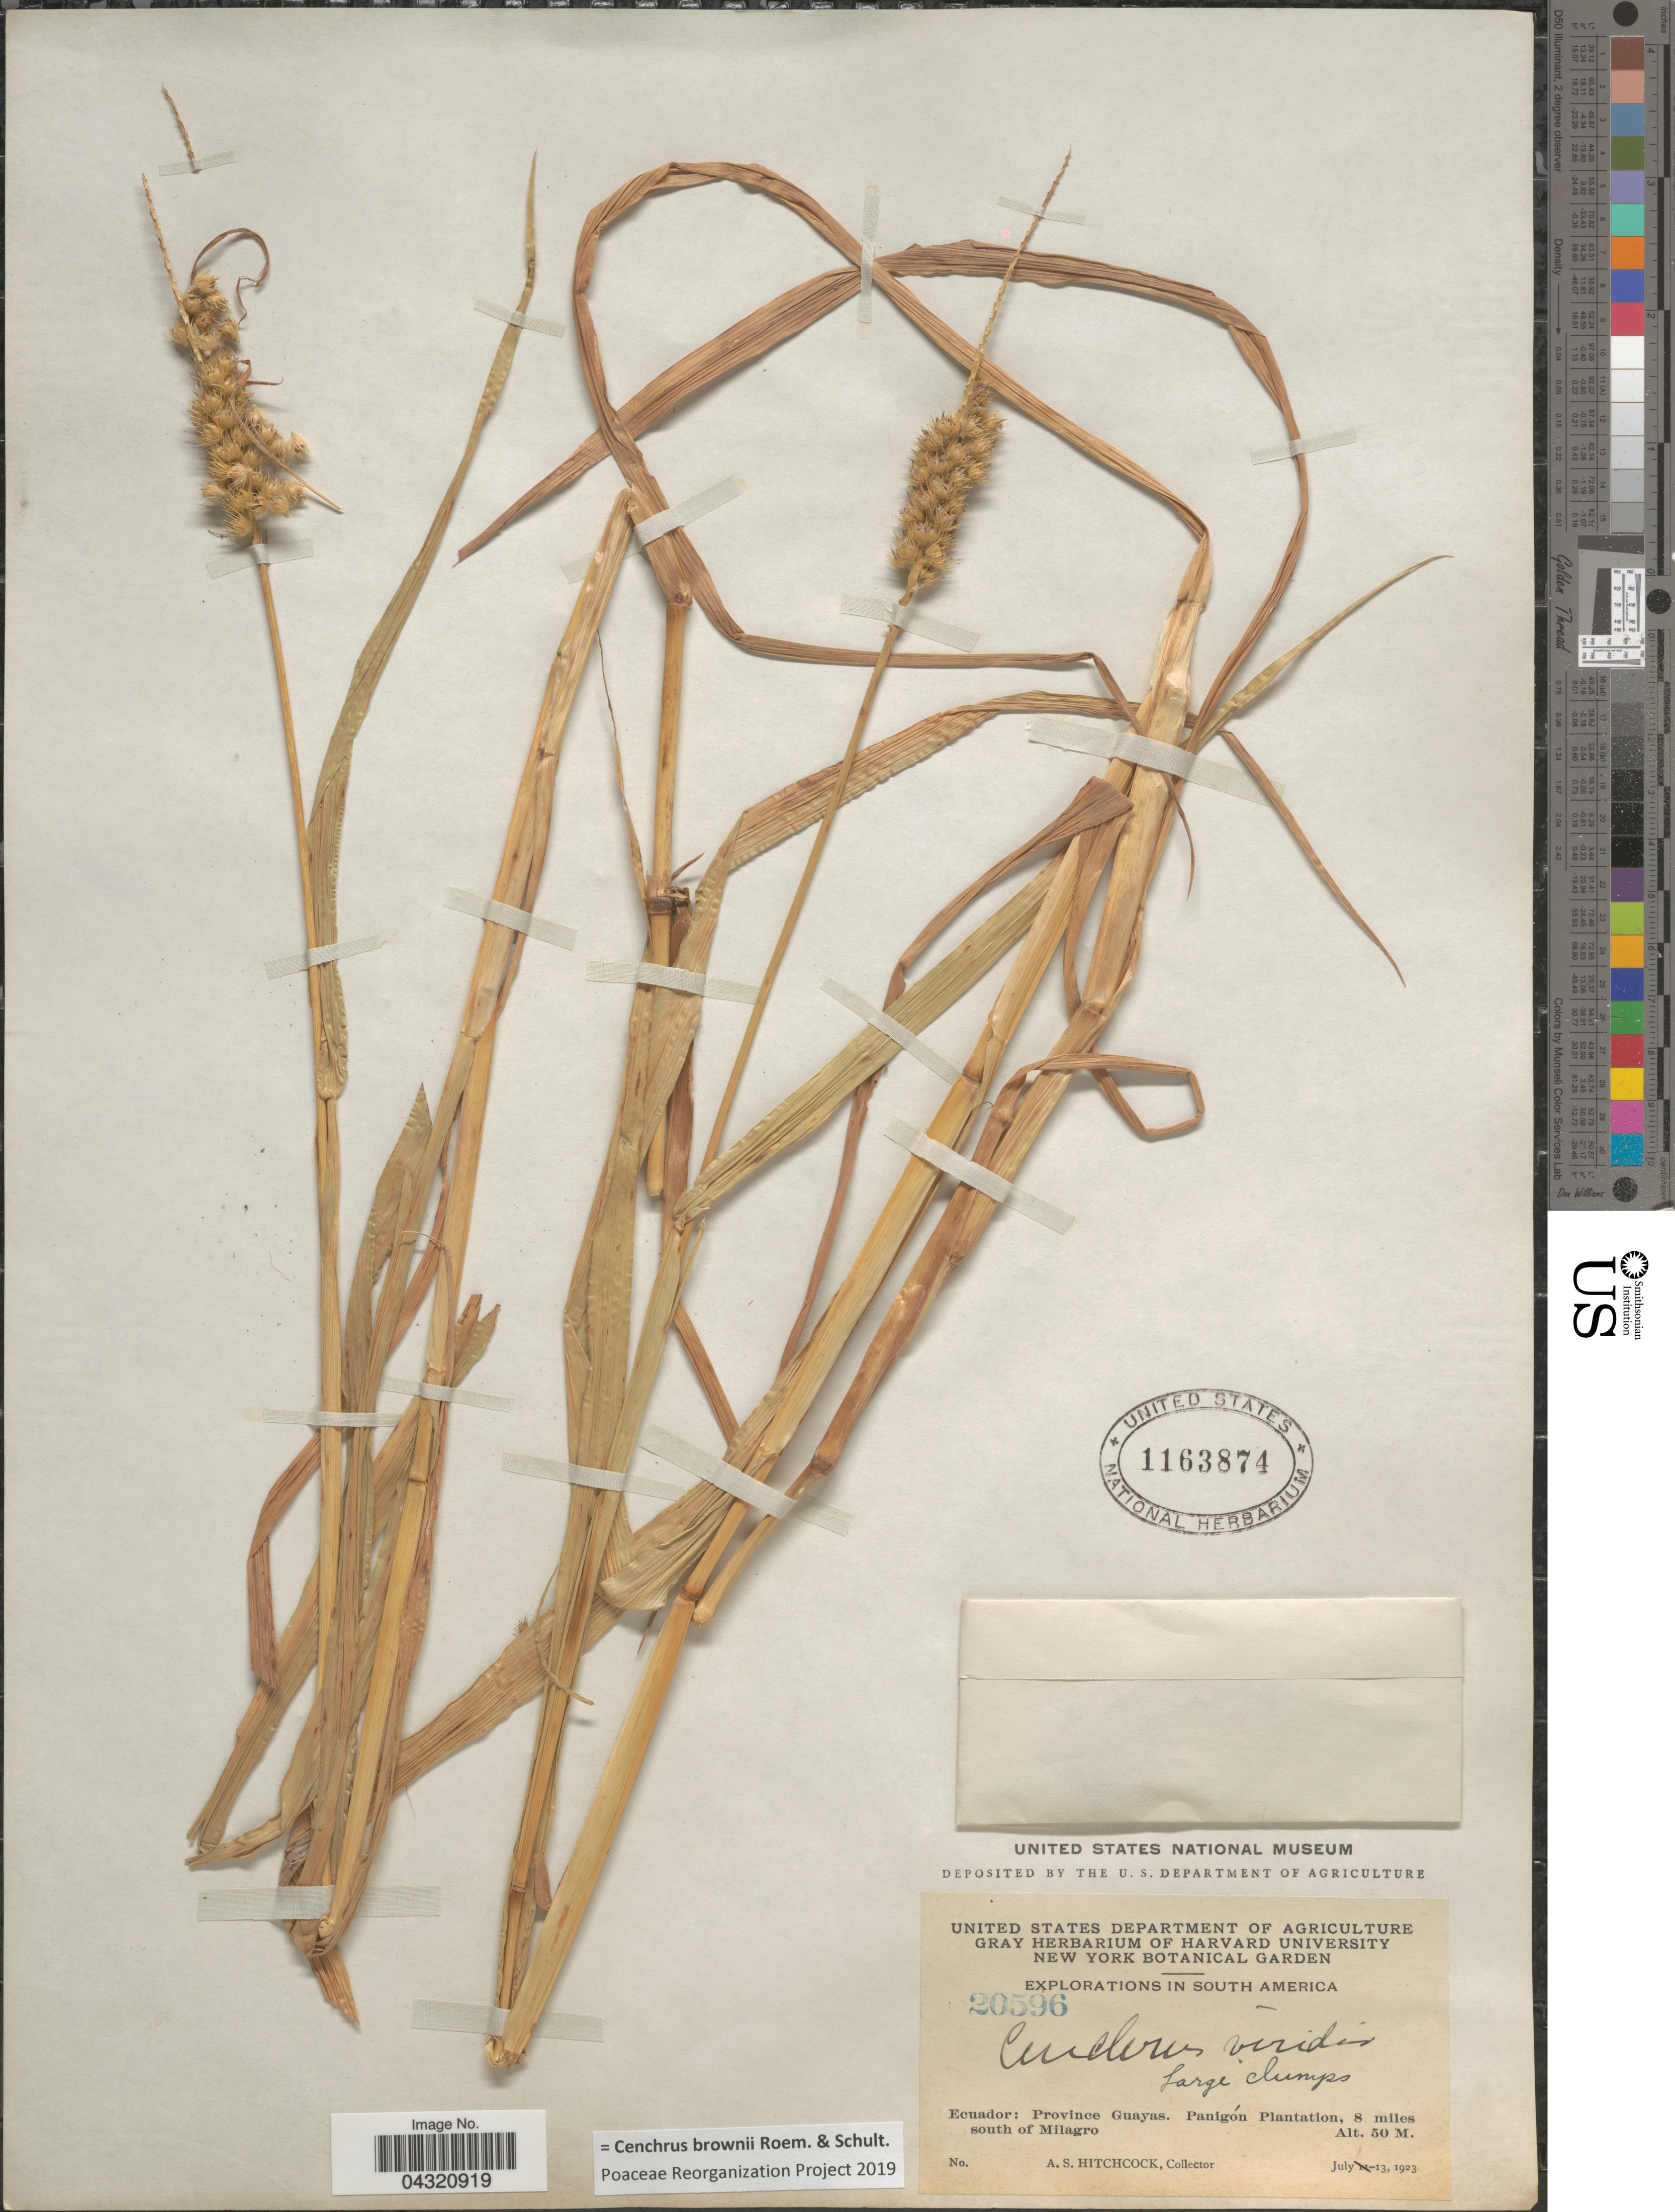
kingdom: Plantae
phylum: Tracheophyta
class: Liliopsida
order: Poales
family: Poaceae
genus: Cenchrus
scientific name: Cenchrus brownii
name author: Roem. & Schult.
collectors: A. S. Hitchcock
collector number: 20596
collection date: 1923-07-13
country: Ecuador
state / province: Guayas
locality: Explorations in South America. Panigón Plantation, 8 miles south of Milagro.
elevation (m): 50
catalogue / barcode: US 1163874